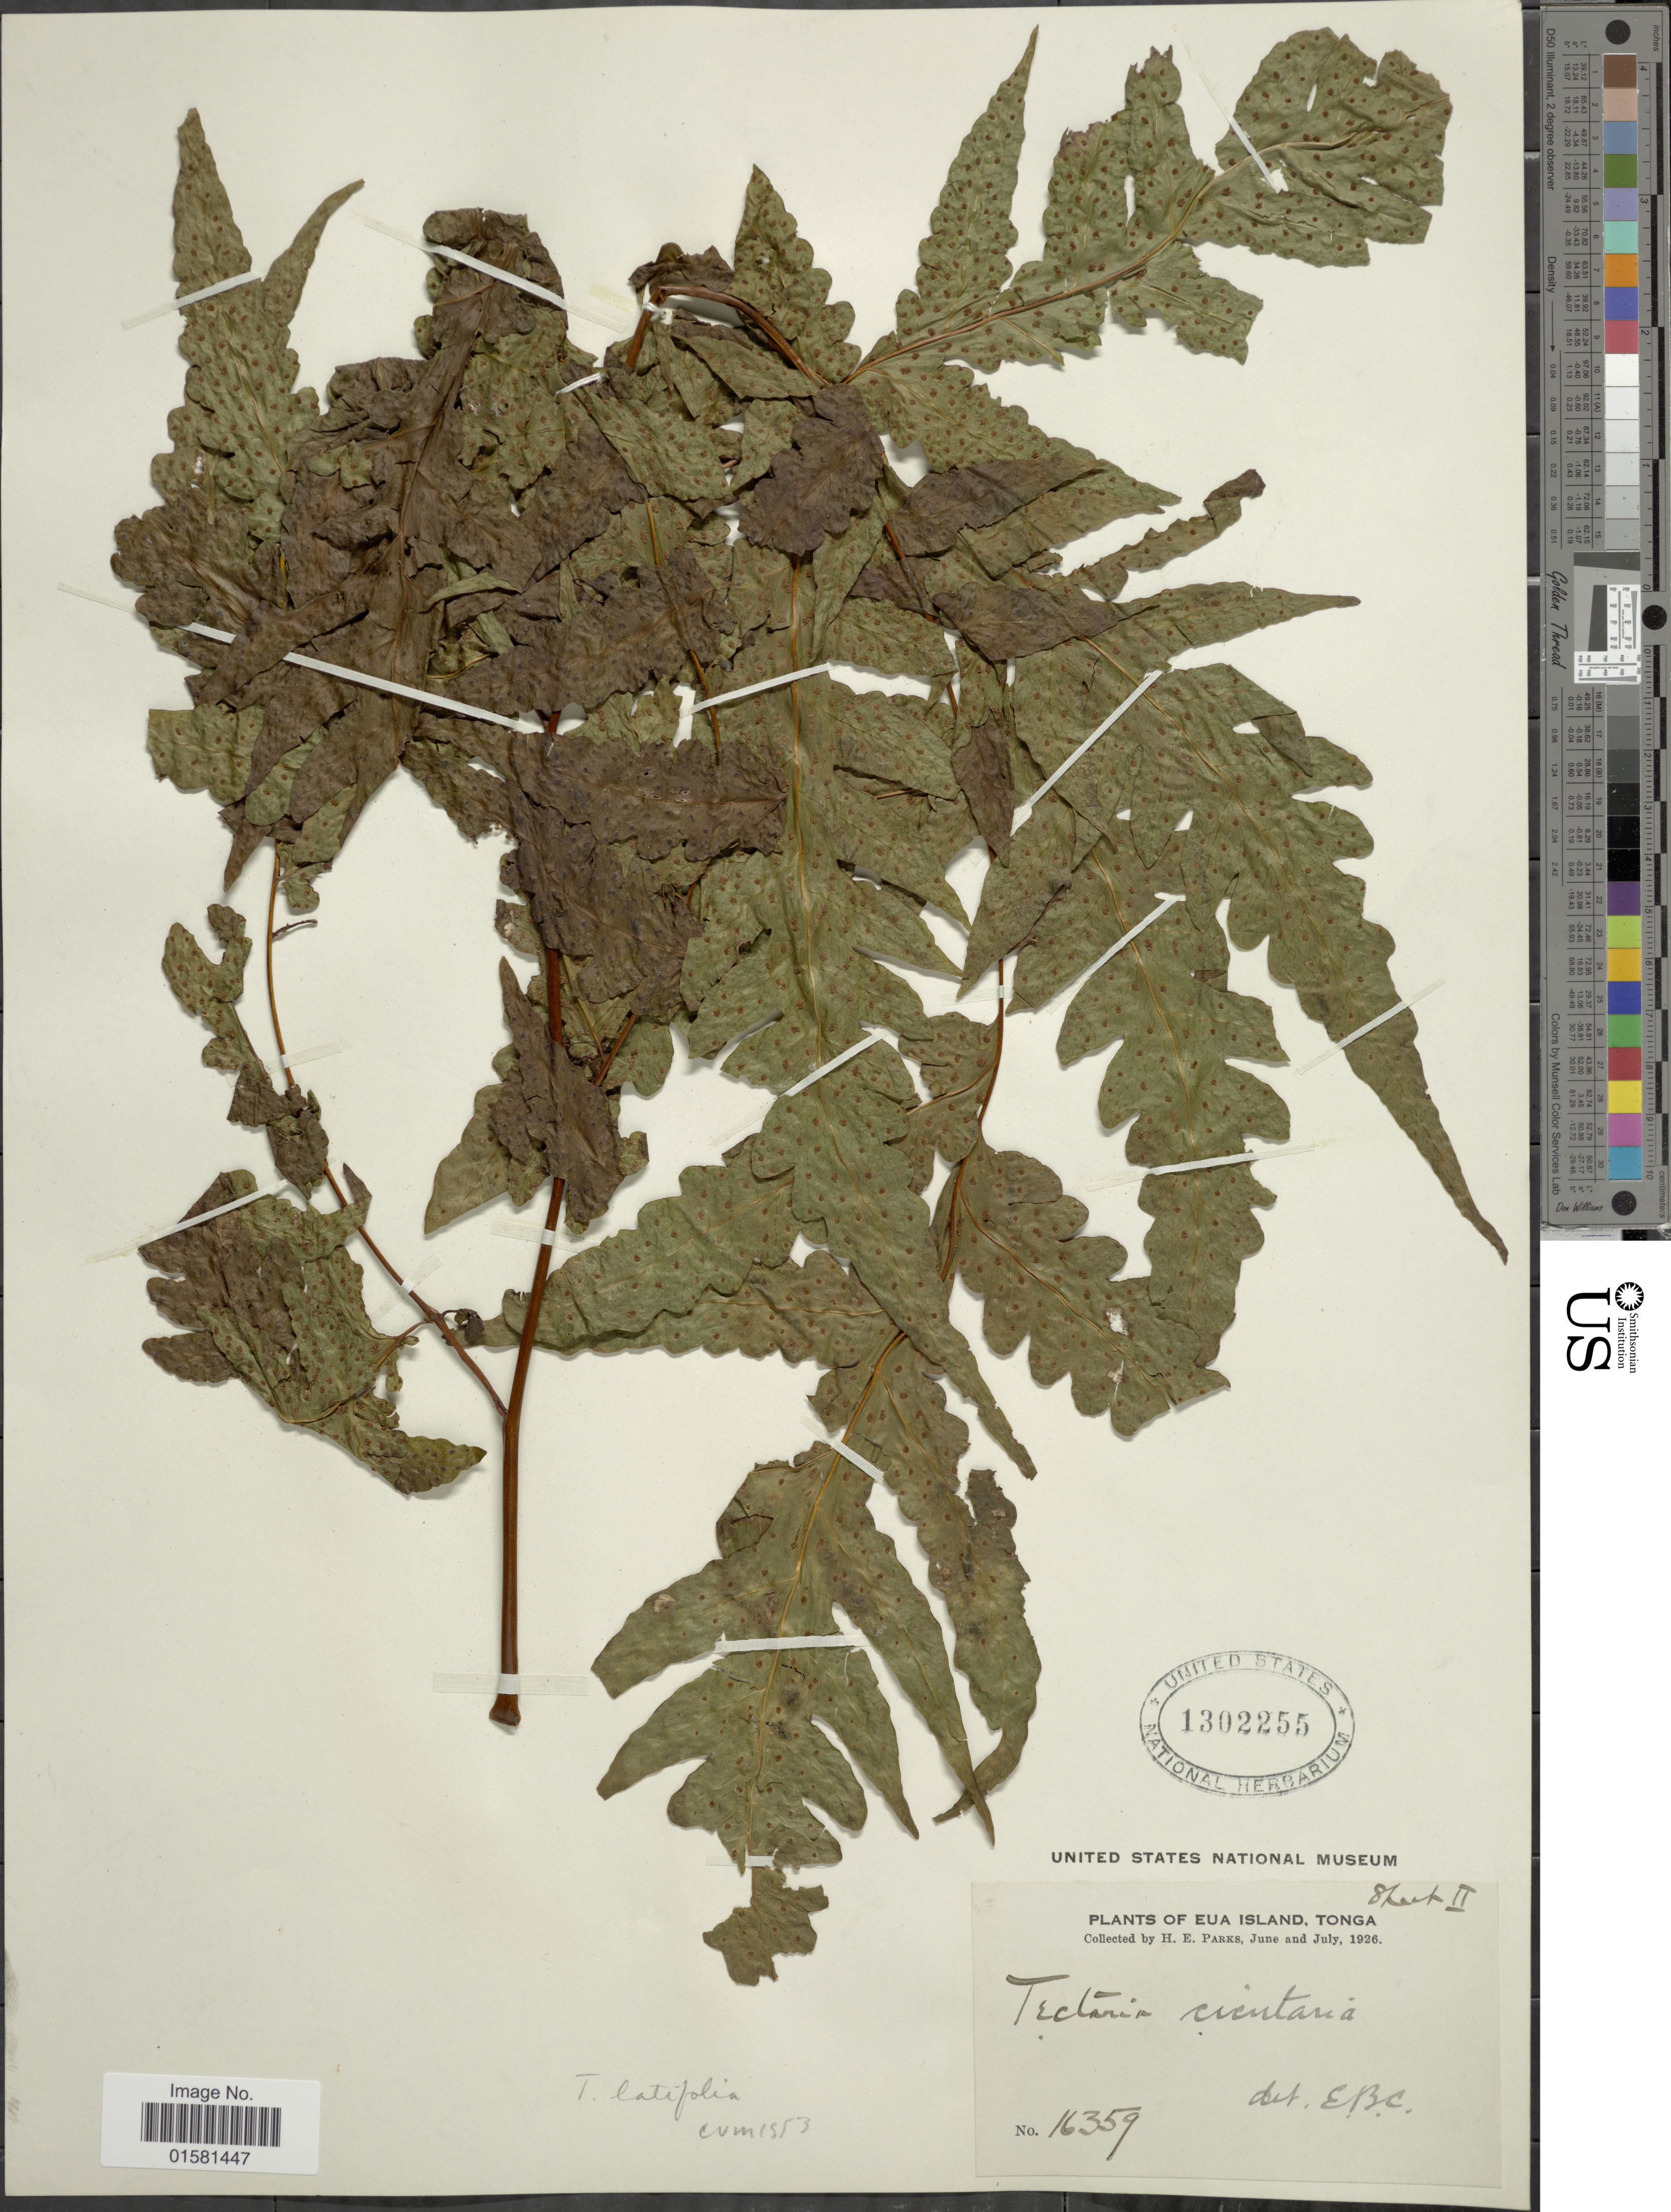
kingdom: Plantae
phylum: Tracheophyta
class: Polypodiopsida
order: Polypodiales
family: Tectariaceae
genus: Tectaria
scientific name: Tectaria latifolia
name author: (G. Forst.) Copel.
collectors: H. E. Parks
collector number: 16359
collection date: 1926-06/1926-07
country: Tonga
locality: EUA Island, Tonga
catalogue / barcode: US 1302255